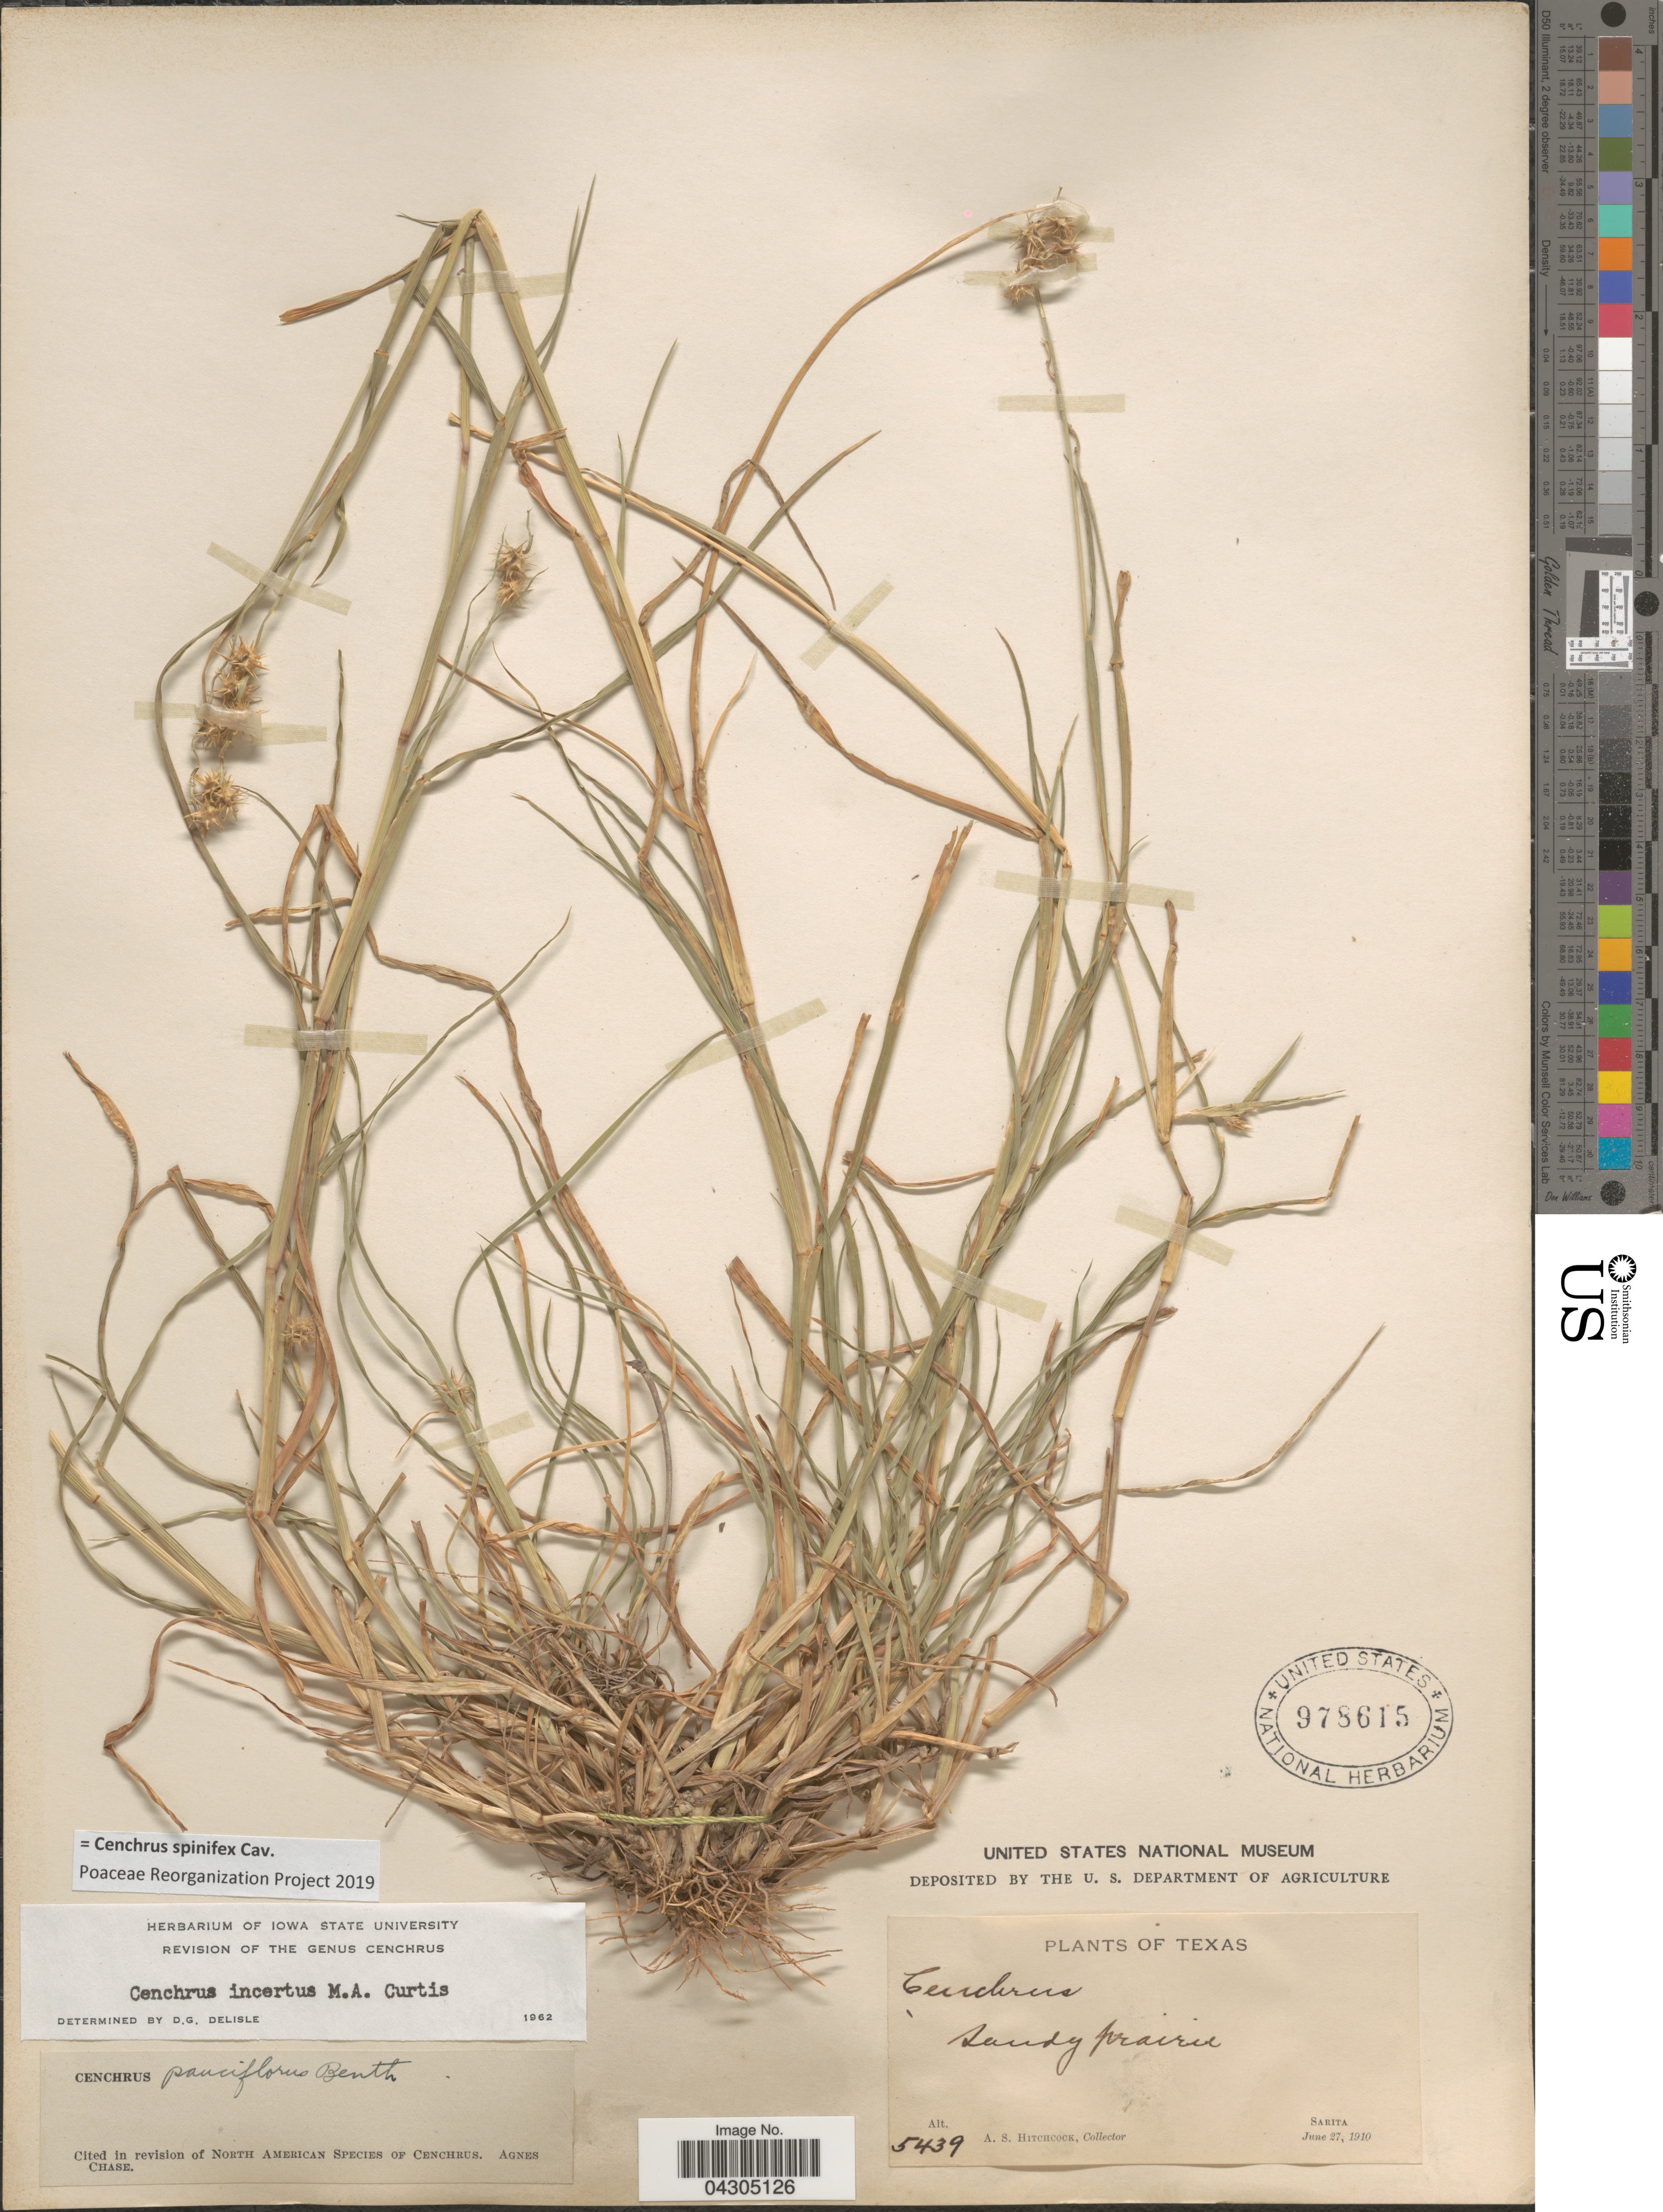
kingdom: Plantae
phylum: Tracheophyta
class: Liliopsida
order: Poales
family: Poaceae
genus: Cenchrus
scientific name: Cenchrus spinifex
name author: Cav.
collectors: A. S. Hitchcock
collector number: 5439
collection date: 1910-06-27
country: United States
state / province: Texas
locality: Sarita.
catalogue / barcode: US 978615